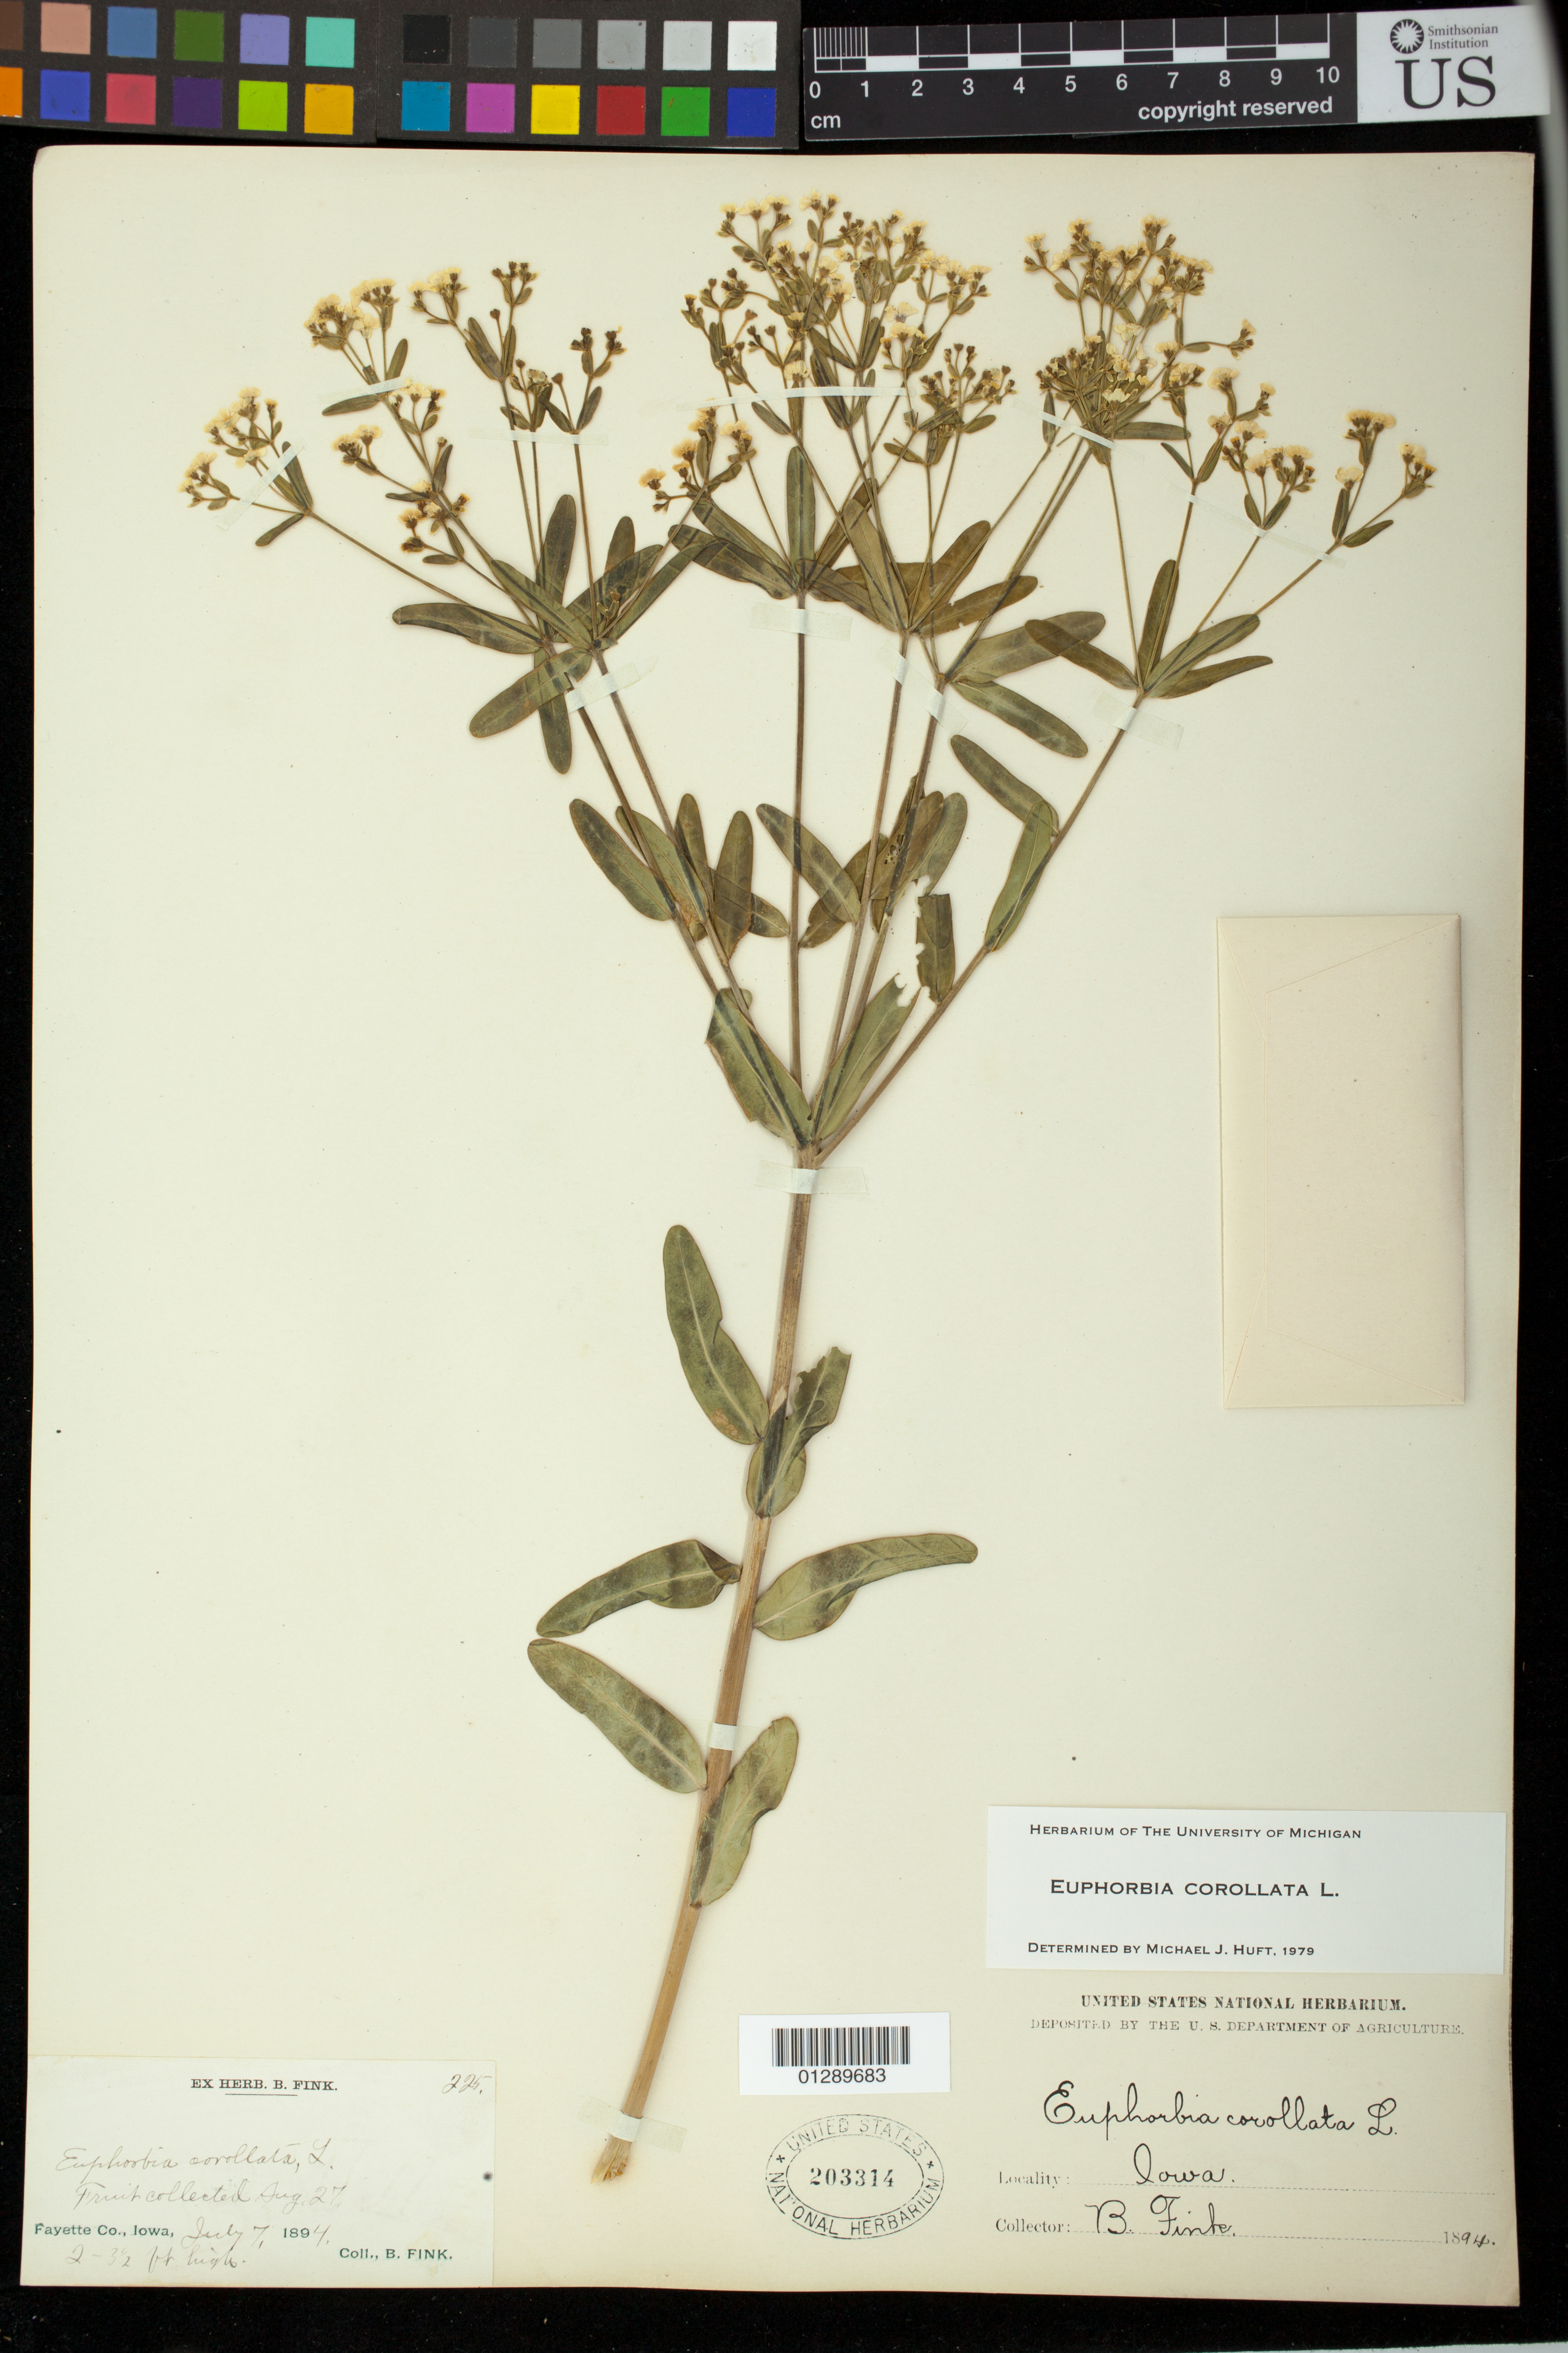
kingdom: Plantae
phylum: Tracheophyta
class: Magnoliopsida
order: Malpighiales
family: Euphorbiaceae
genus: Euphorbia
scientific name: Euphorbia corollata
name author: L.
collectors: B. Fink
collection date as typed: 07 Jul 1894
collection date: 1894-07-07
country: United States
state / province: Iowa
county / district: Fayette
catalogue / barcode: US 203314